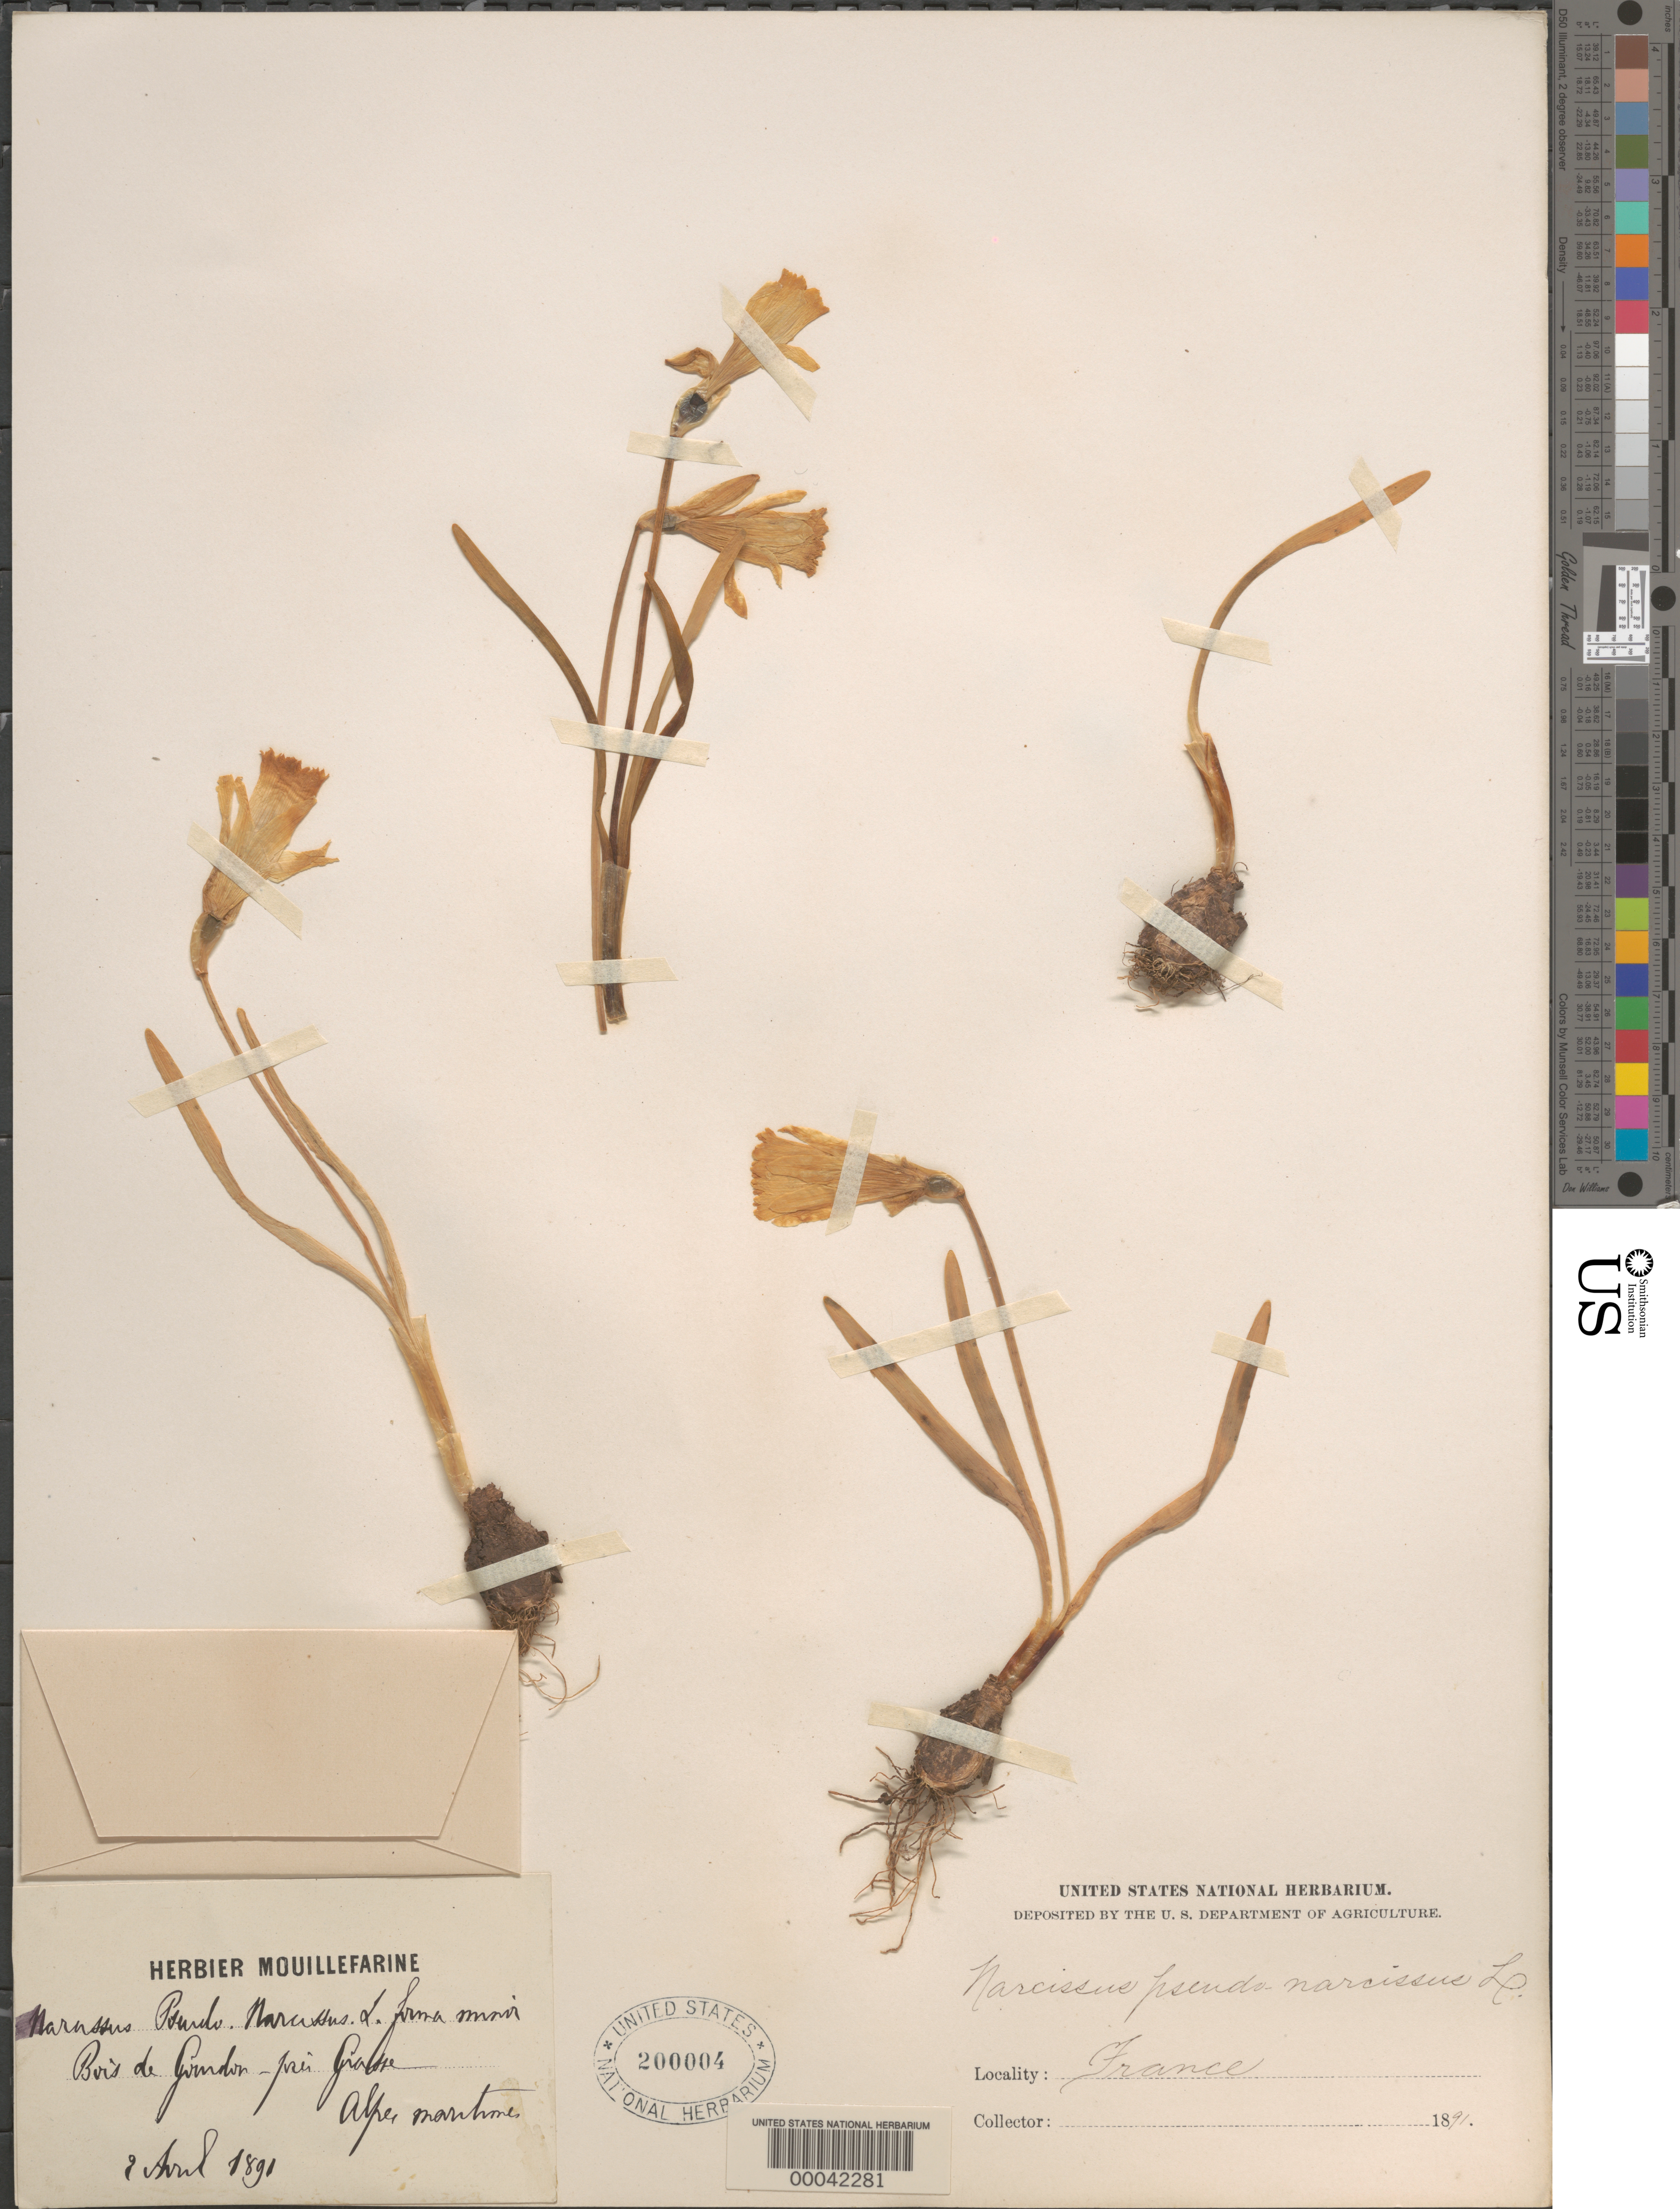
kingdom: Plantae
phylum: Tracheophyta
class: Liliopsida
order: Asparagales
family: Amaryllidaceae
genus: Narcissus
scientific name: Narcissus pseudonarcissus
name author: L.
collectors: ex herb. Mouillefarine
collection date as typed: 02 Apr 1891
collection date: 1891-04-02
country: France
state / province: Provence-Alpes-Cote d'Azur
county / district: Alpes-Maritimes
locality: Gindon woods, near grasse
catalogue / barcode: US 200004